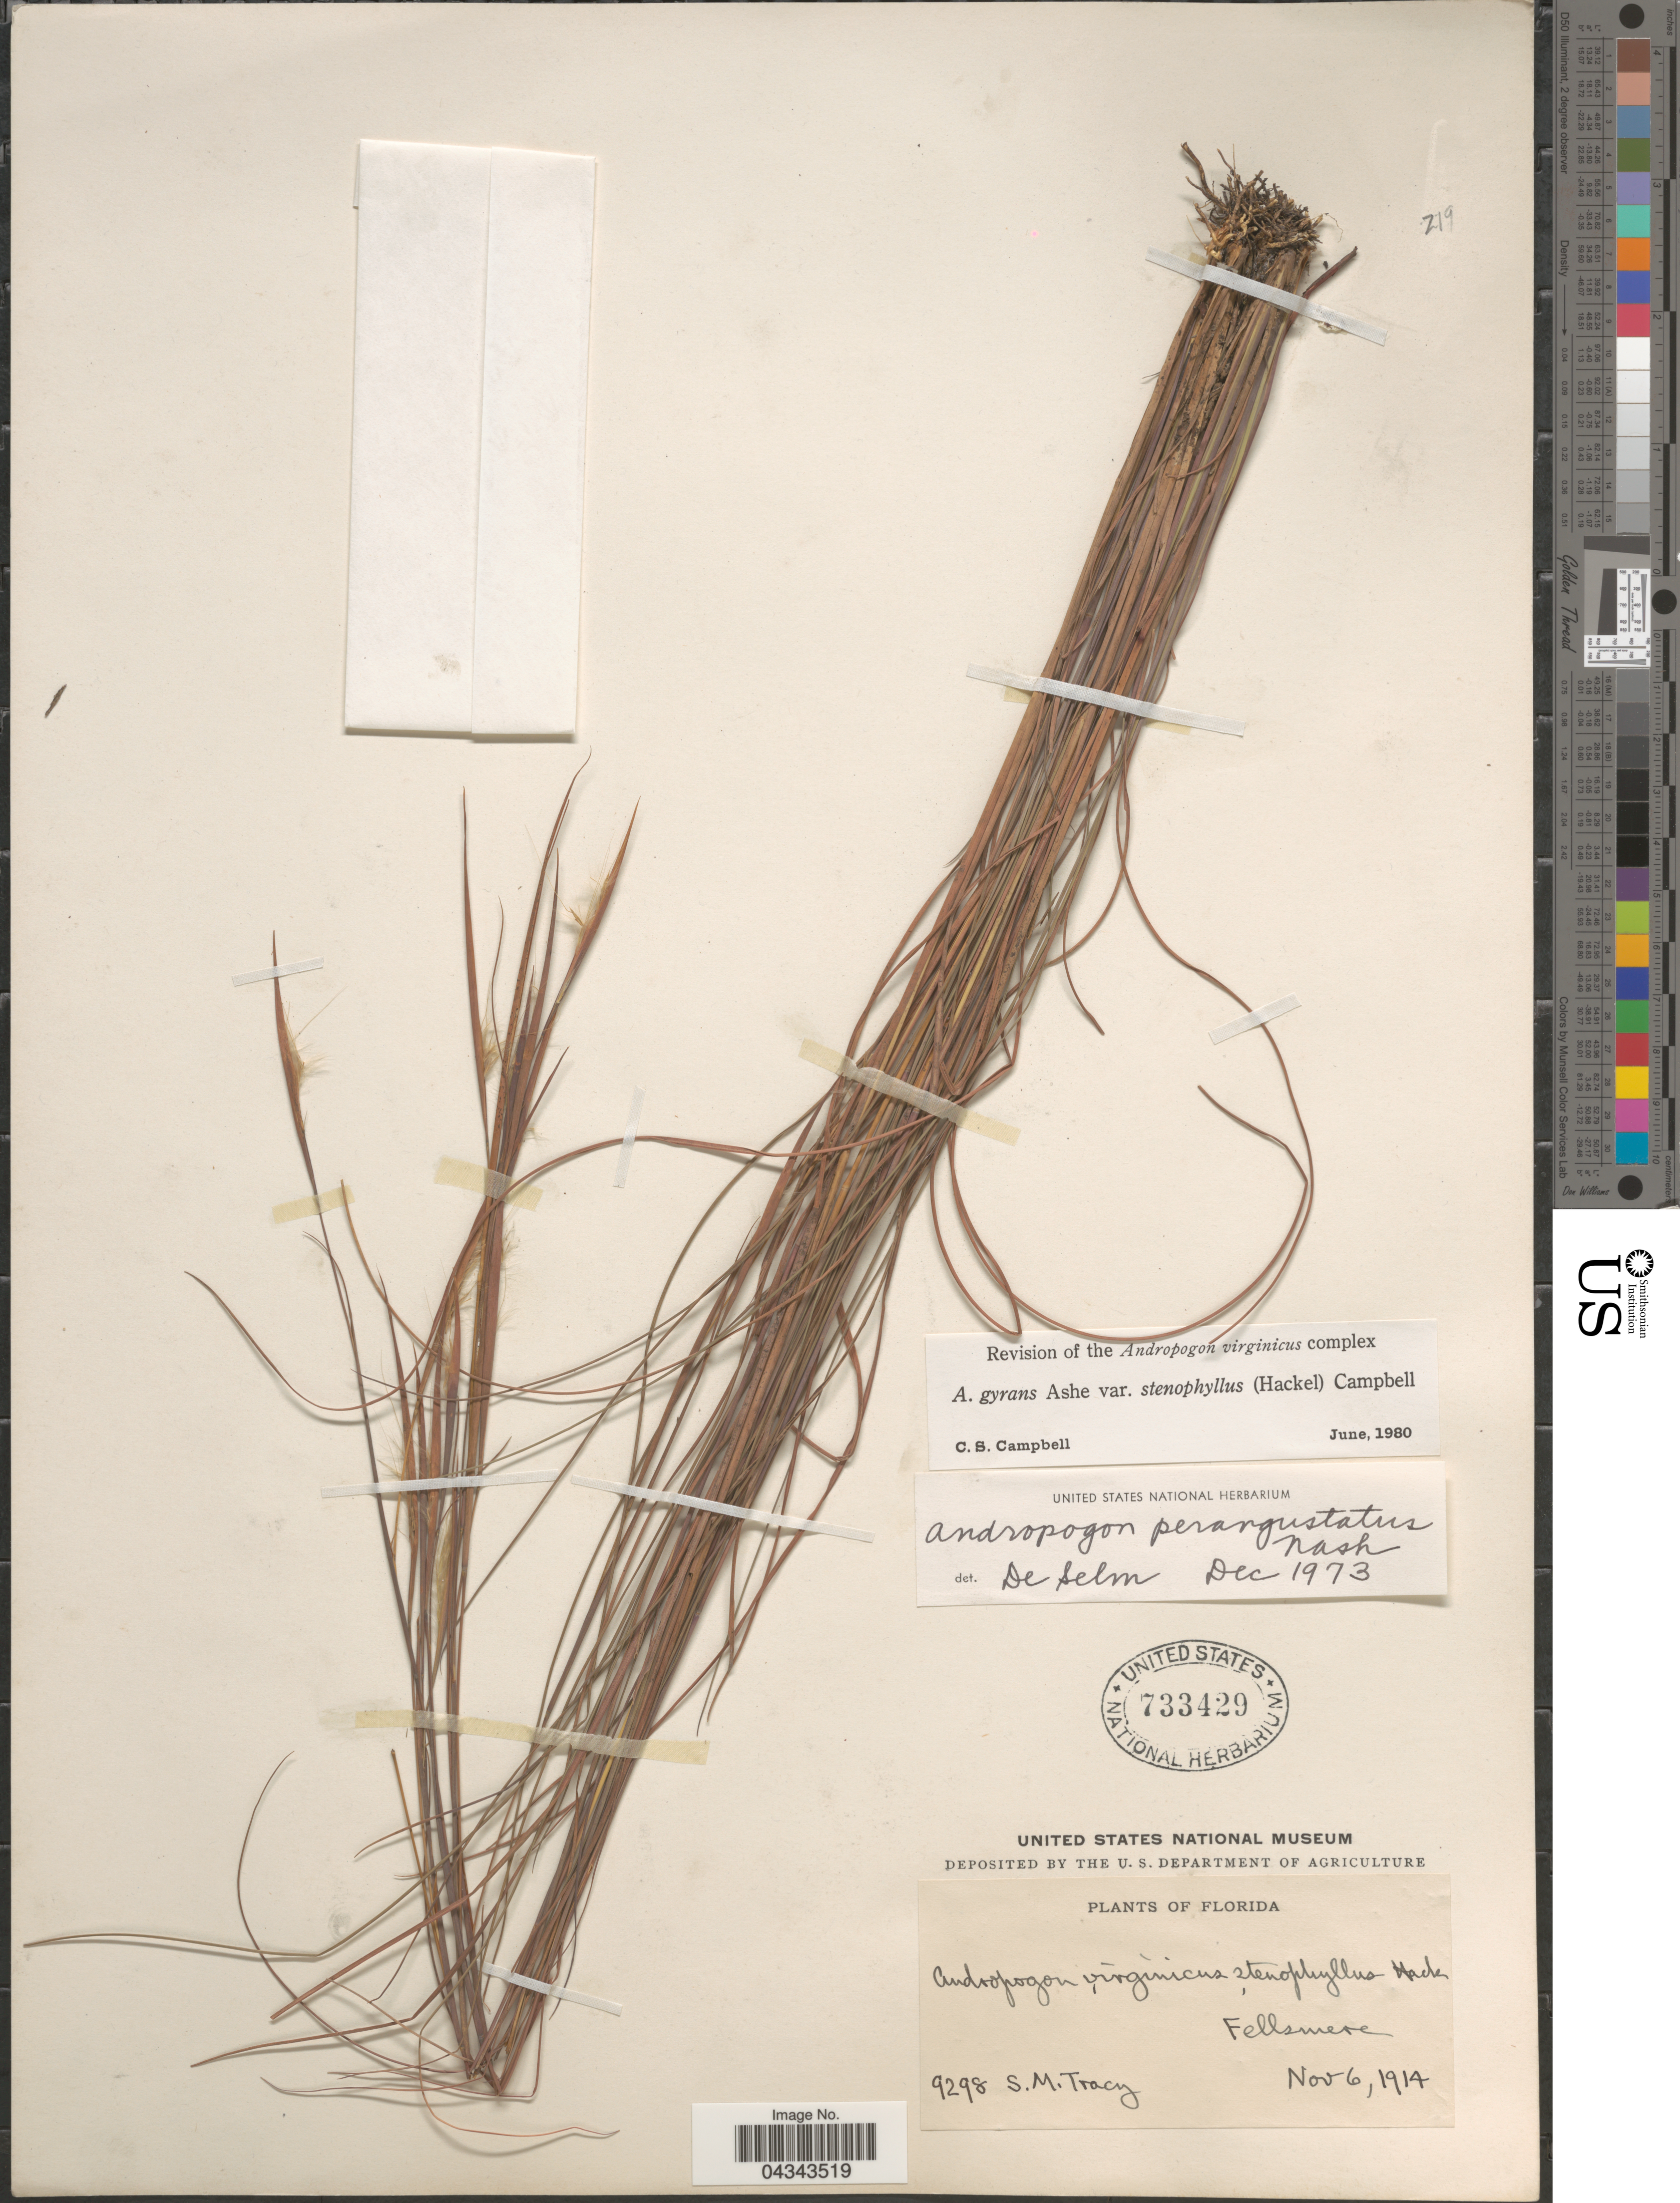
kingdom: Plantae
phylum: Tracheophyta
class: Liliopsida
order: Poales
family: Poaceae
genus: Andropogon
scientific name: Andropogon gyrans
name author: Ashe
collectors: S. M. Tracy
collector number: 9298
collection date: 1914-11-06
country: United States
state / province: Florida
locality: Fellsmere.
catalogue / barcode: US 733429